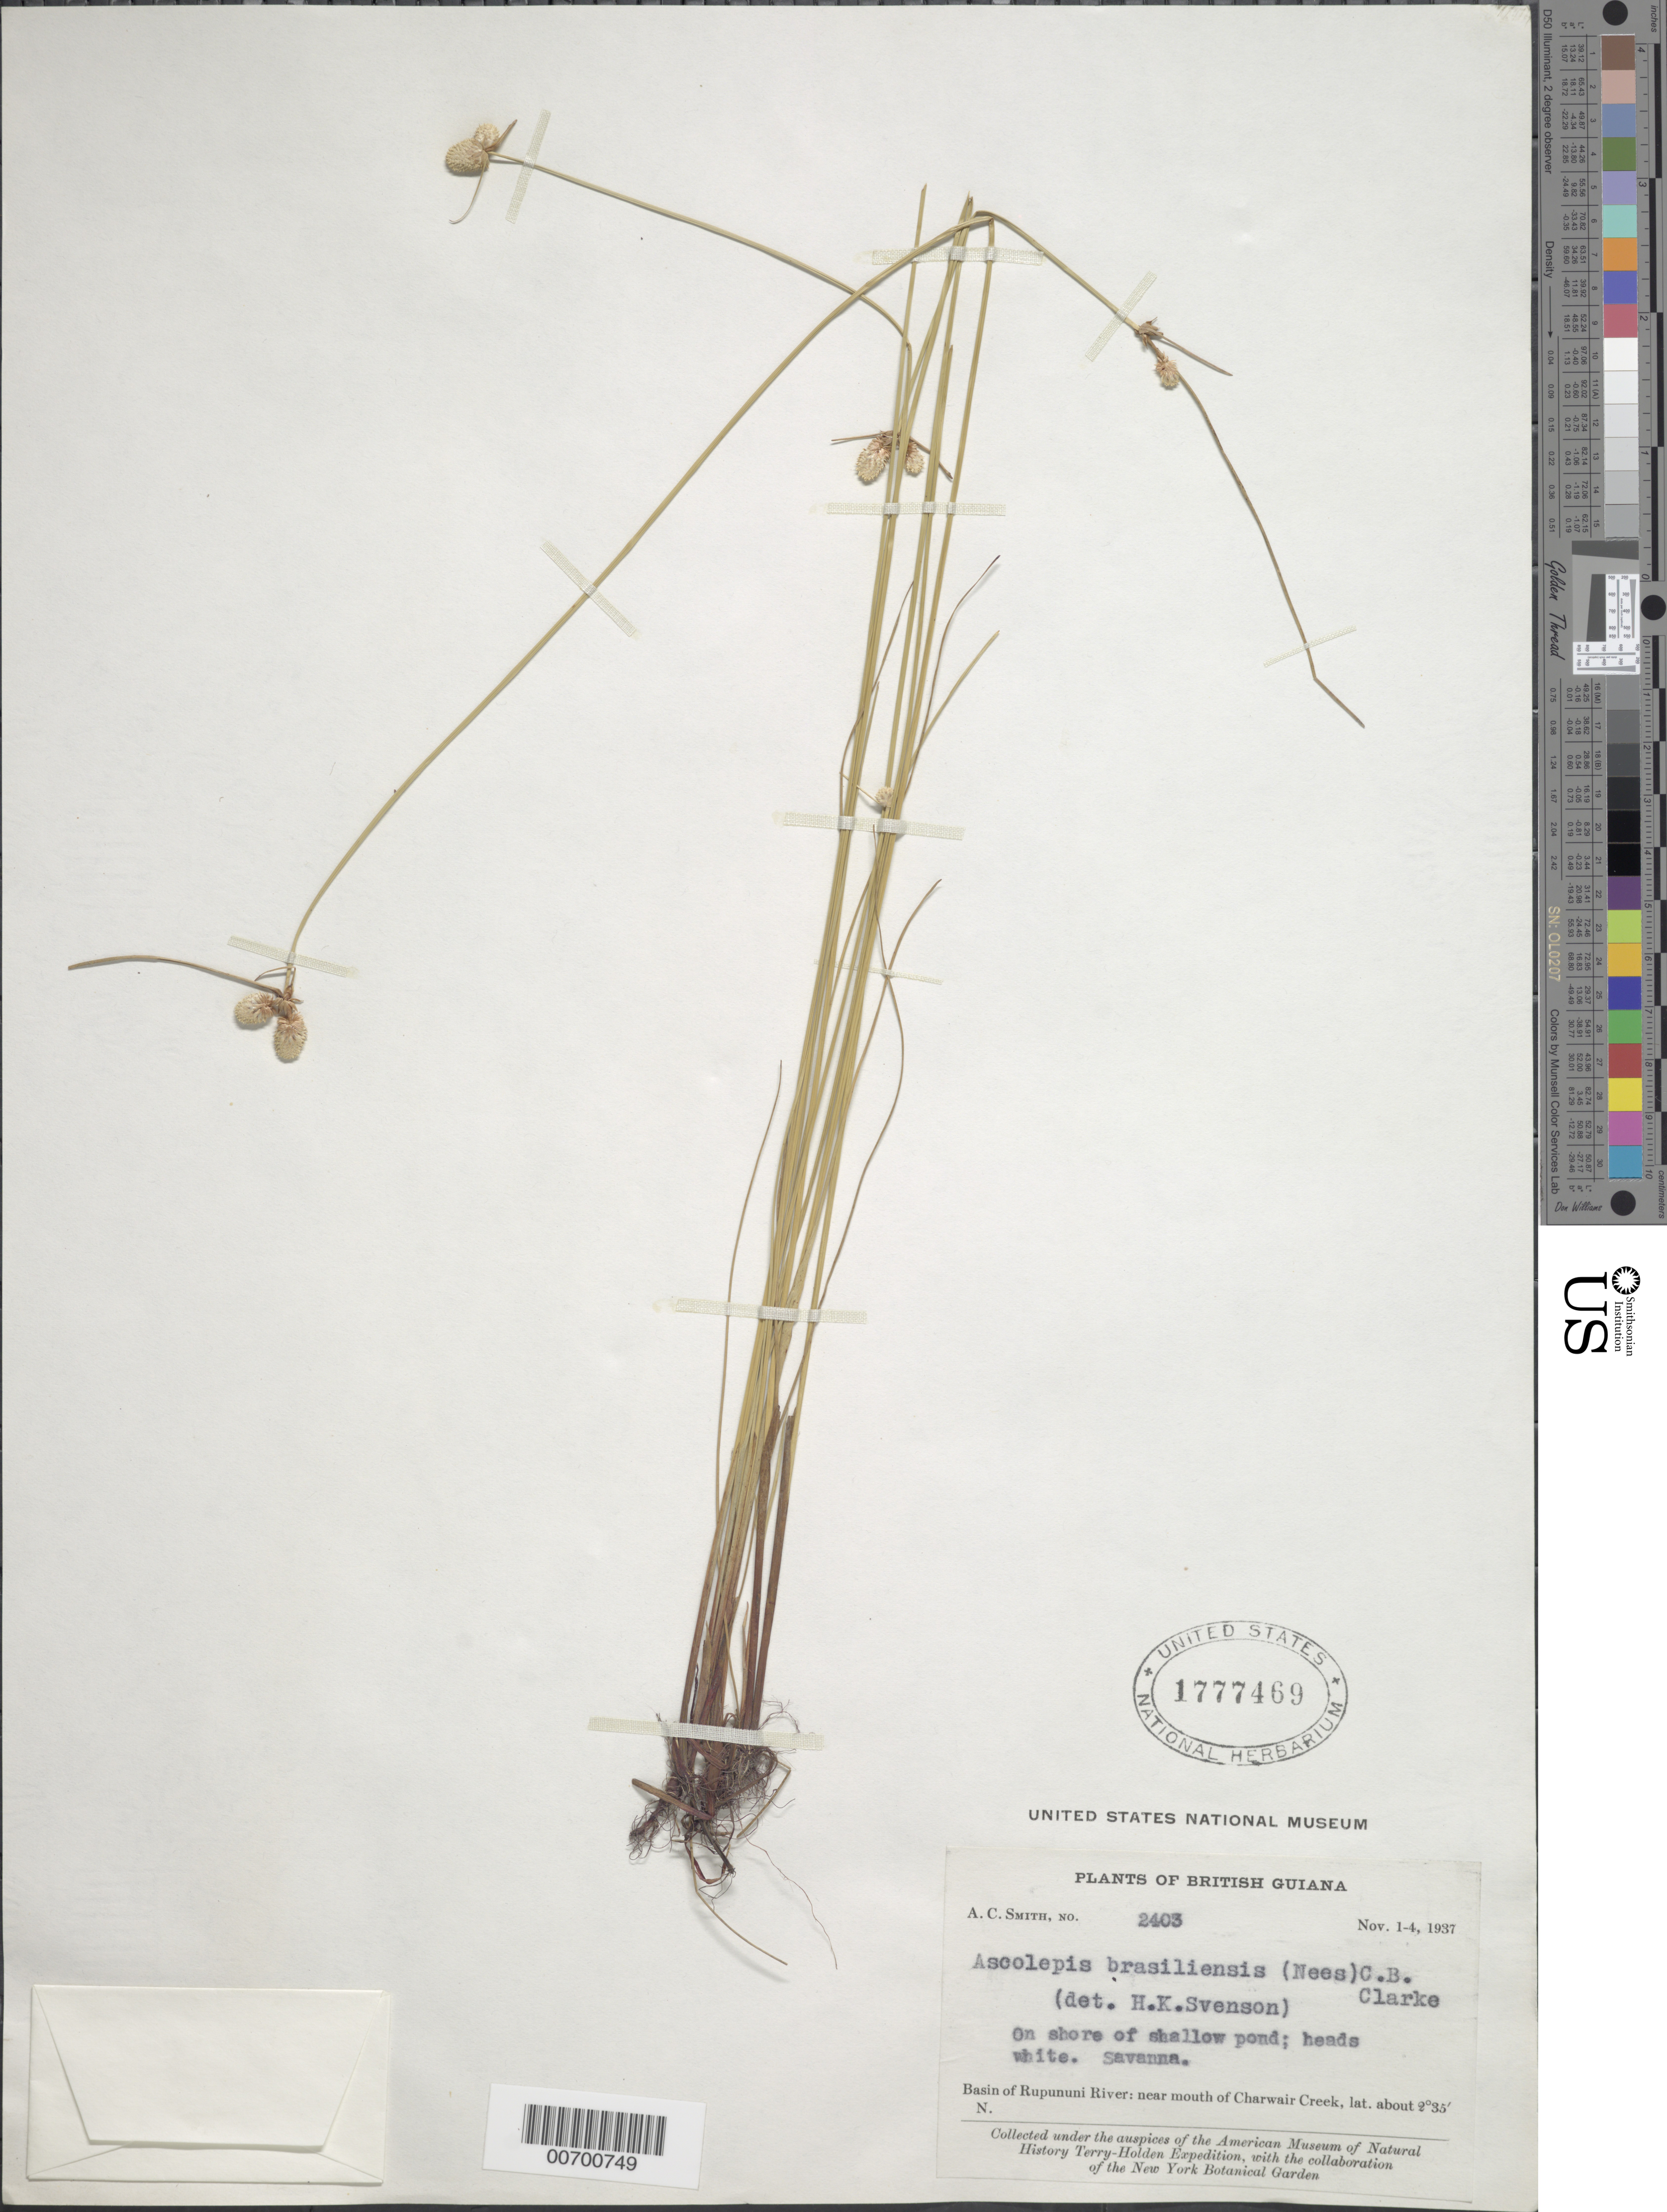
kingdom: Plantae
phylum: Tracheophyta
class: Liliopsida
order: Poales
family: Cyperaceae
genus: Cyperus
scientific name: Cyperus brasiliensis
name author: (Kunth) Bauters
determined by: Strong, M. T., (US), Smithsonian Institution - National Museum of Natural History (UNITED STATES)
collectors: A. C. Smith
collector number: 2403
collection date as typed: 1-Nov-37 to 4-Nov-37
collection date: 1937-11-01/1937-11-04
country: Guyana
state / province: U. Takutu-U. Essequibo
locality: Charwair Creek, near mouth, Rupununi R. basin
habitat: On site of shallow pond, savanna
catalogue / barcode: US 1777469